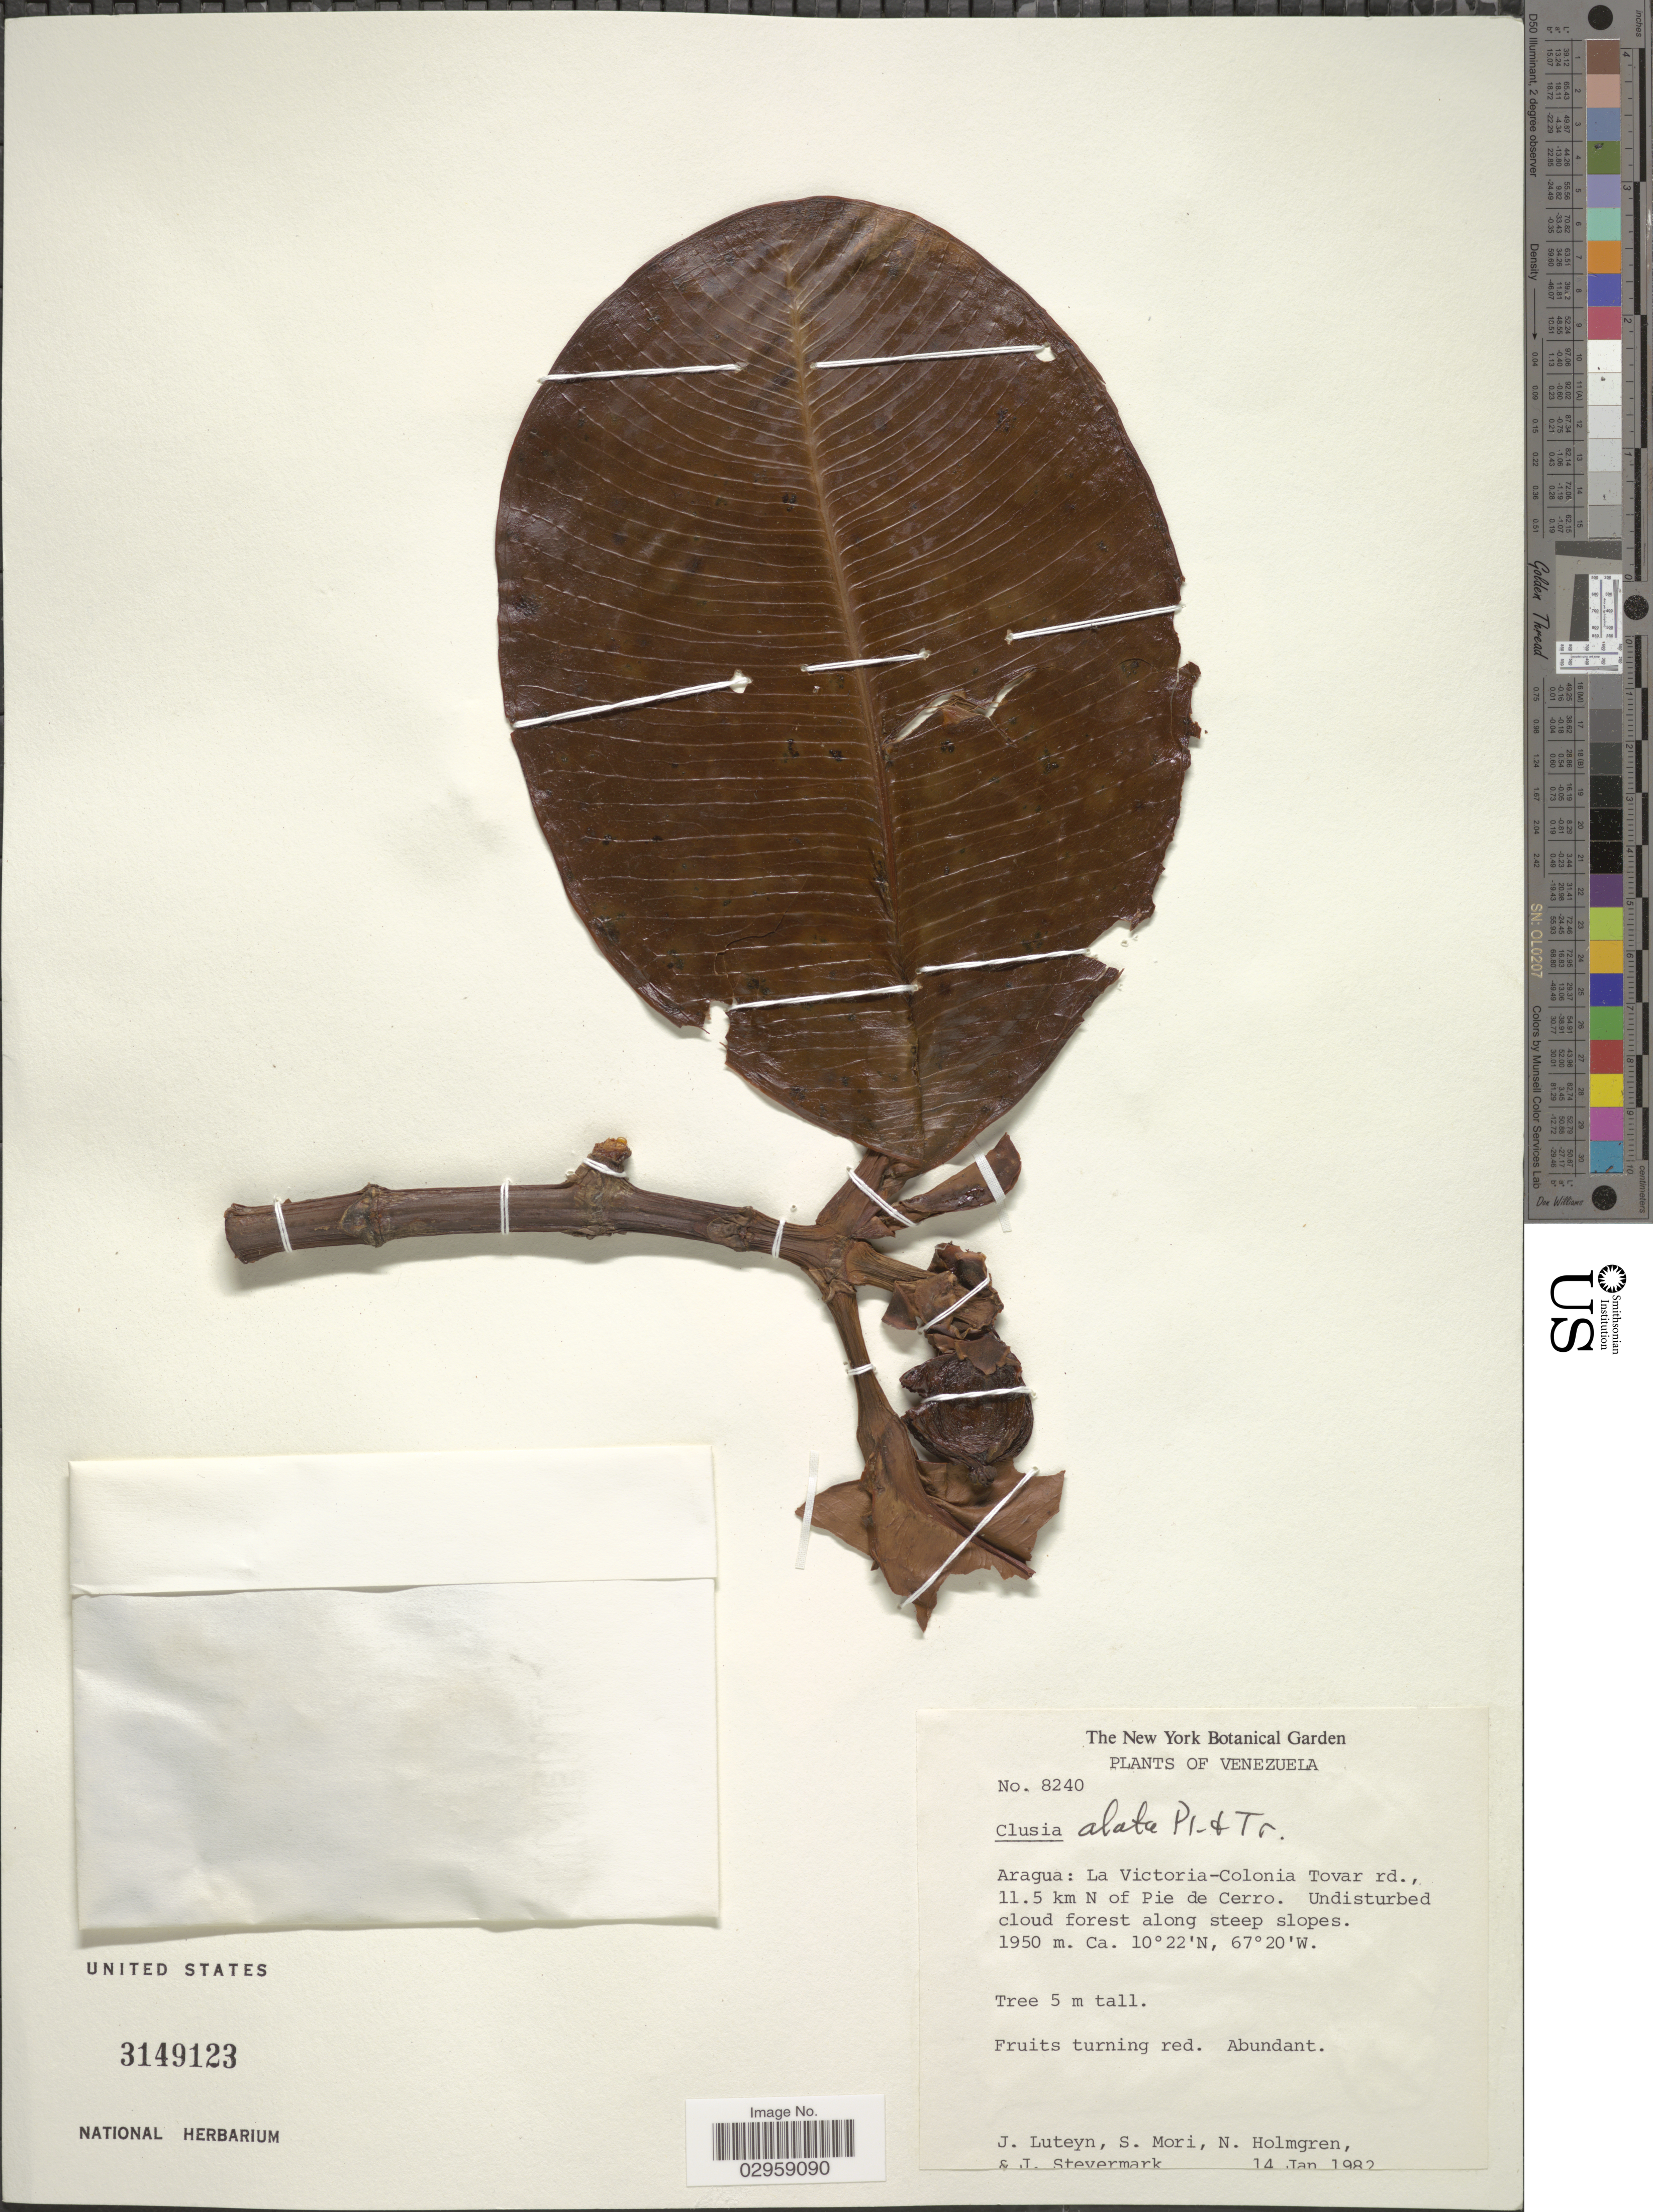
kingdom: Plantae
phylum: Tracheophyta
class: Magnoliopsida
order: Malpighiales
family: Clusiaceae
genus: Clusia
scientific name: Clusia alata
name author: Triana & Planch.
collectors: J. L. Luteyn, S. Mori, N. H. Holmgren & J. Steyermark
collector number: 8240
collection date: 1982-01-14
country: Venezuela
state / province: Aragua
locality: La Victoria-Colonia Tovar rd., 11.5 km N of Pie de Cerro.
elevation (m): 1950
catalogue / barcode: US 3149123